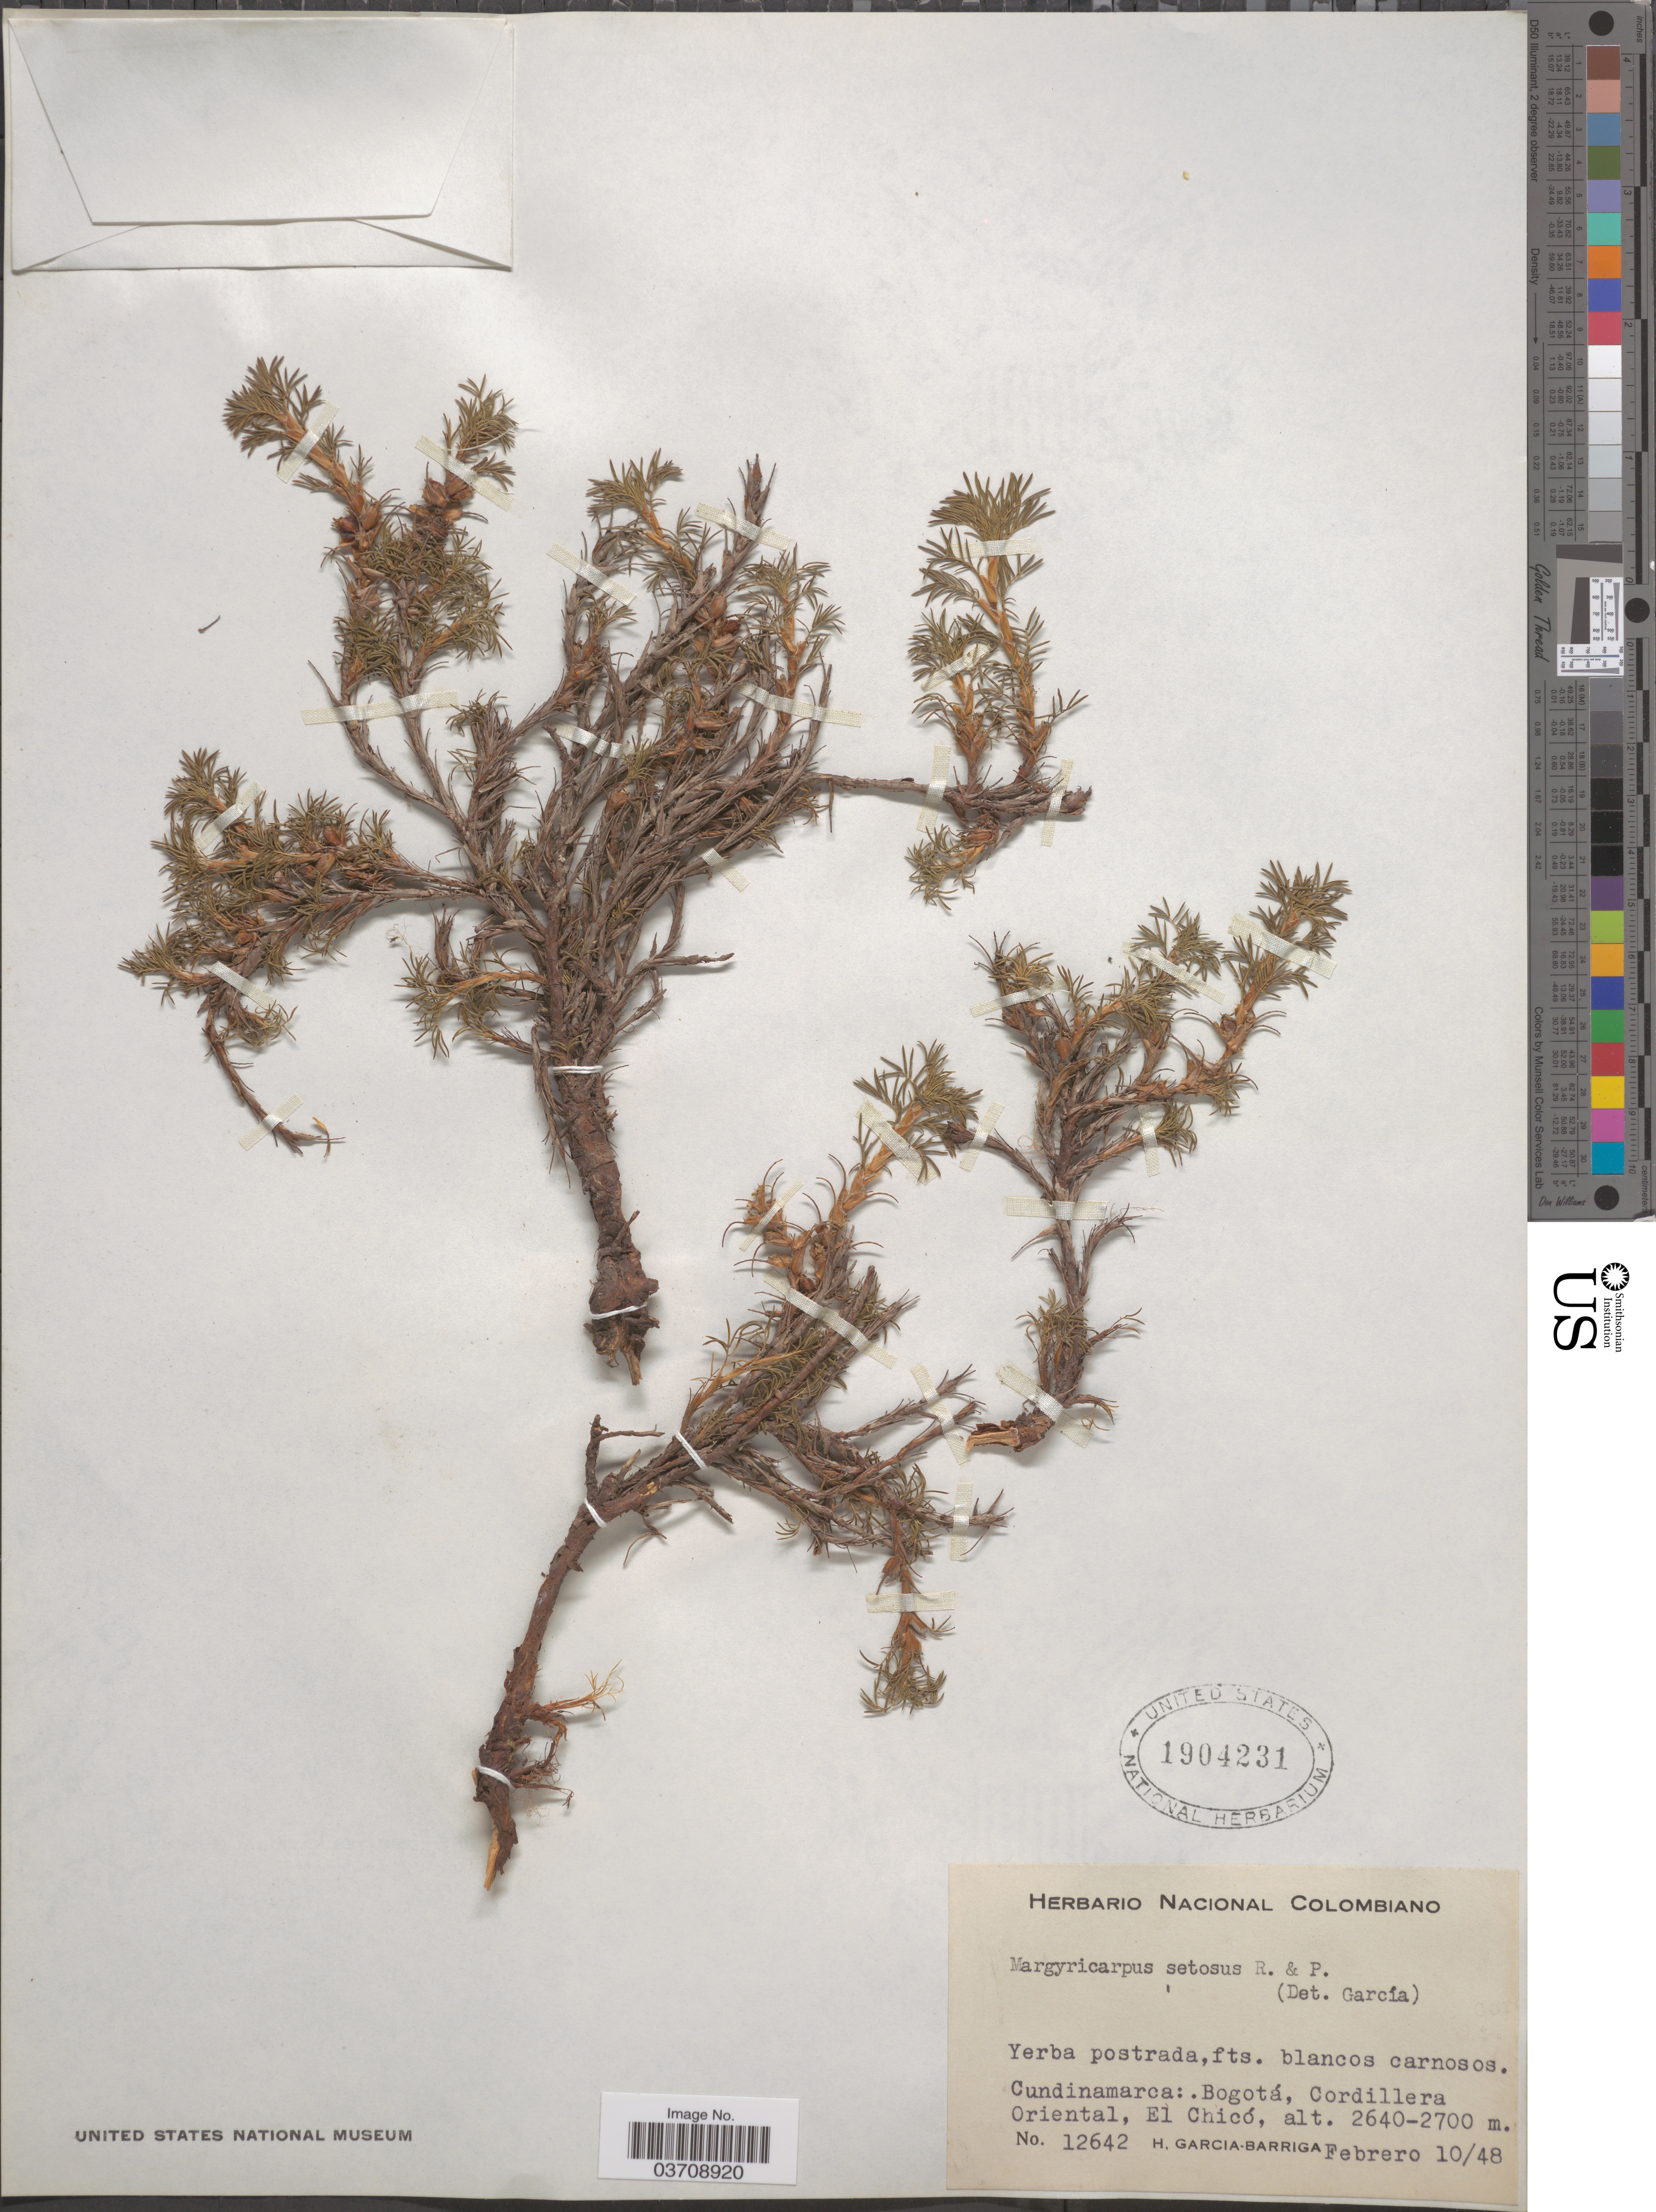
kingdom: Plantae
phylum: Tracheophyta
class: Magnoliopsida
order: Rosales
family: Rosaceae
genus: Margyricarpus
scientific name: Margyricarpus pinnatus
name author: (Lam.) Kuntze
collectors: H. García Barriga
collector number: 12642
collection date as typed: Transcribed d/m/y: 10/2/48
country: Colombia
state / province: Cundinamarca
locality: Bogotá, Cordillera Oriental, El Chicó.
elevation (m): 2640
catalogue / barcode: US 1904231